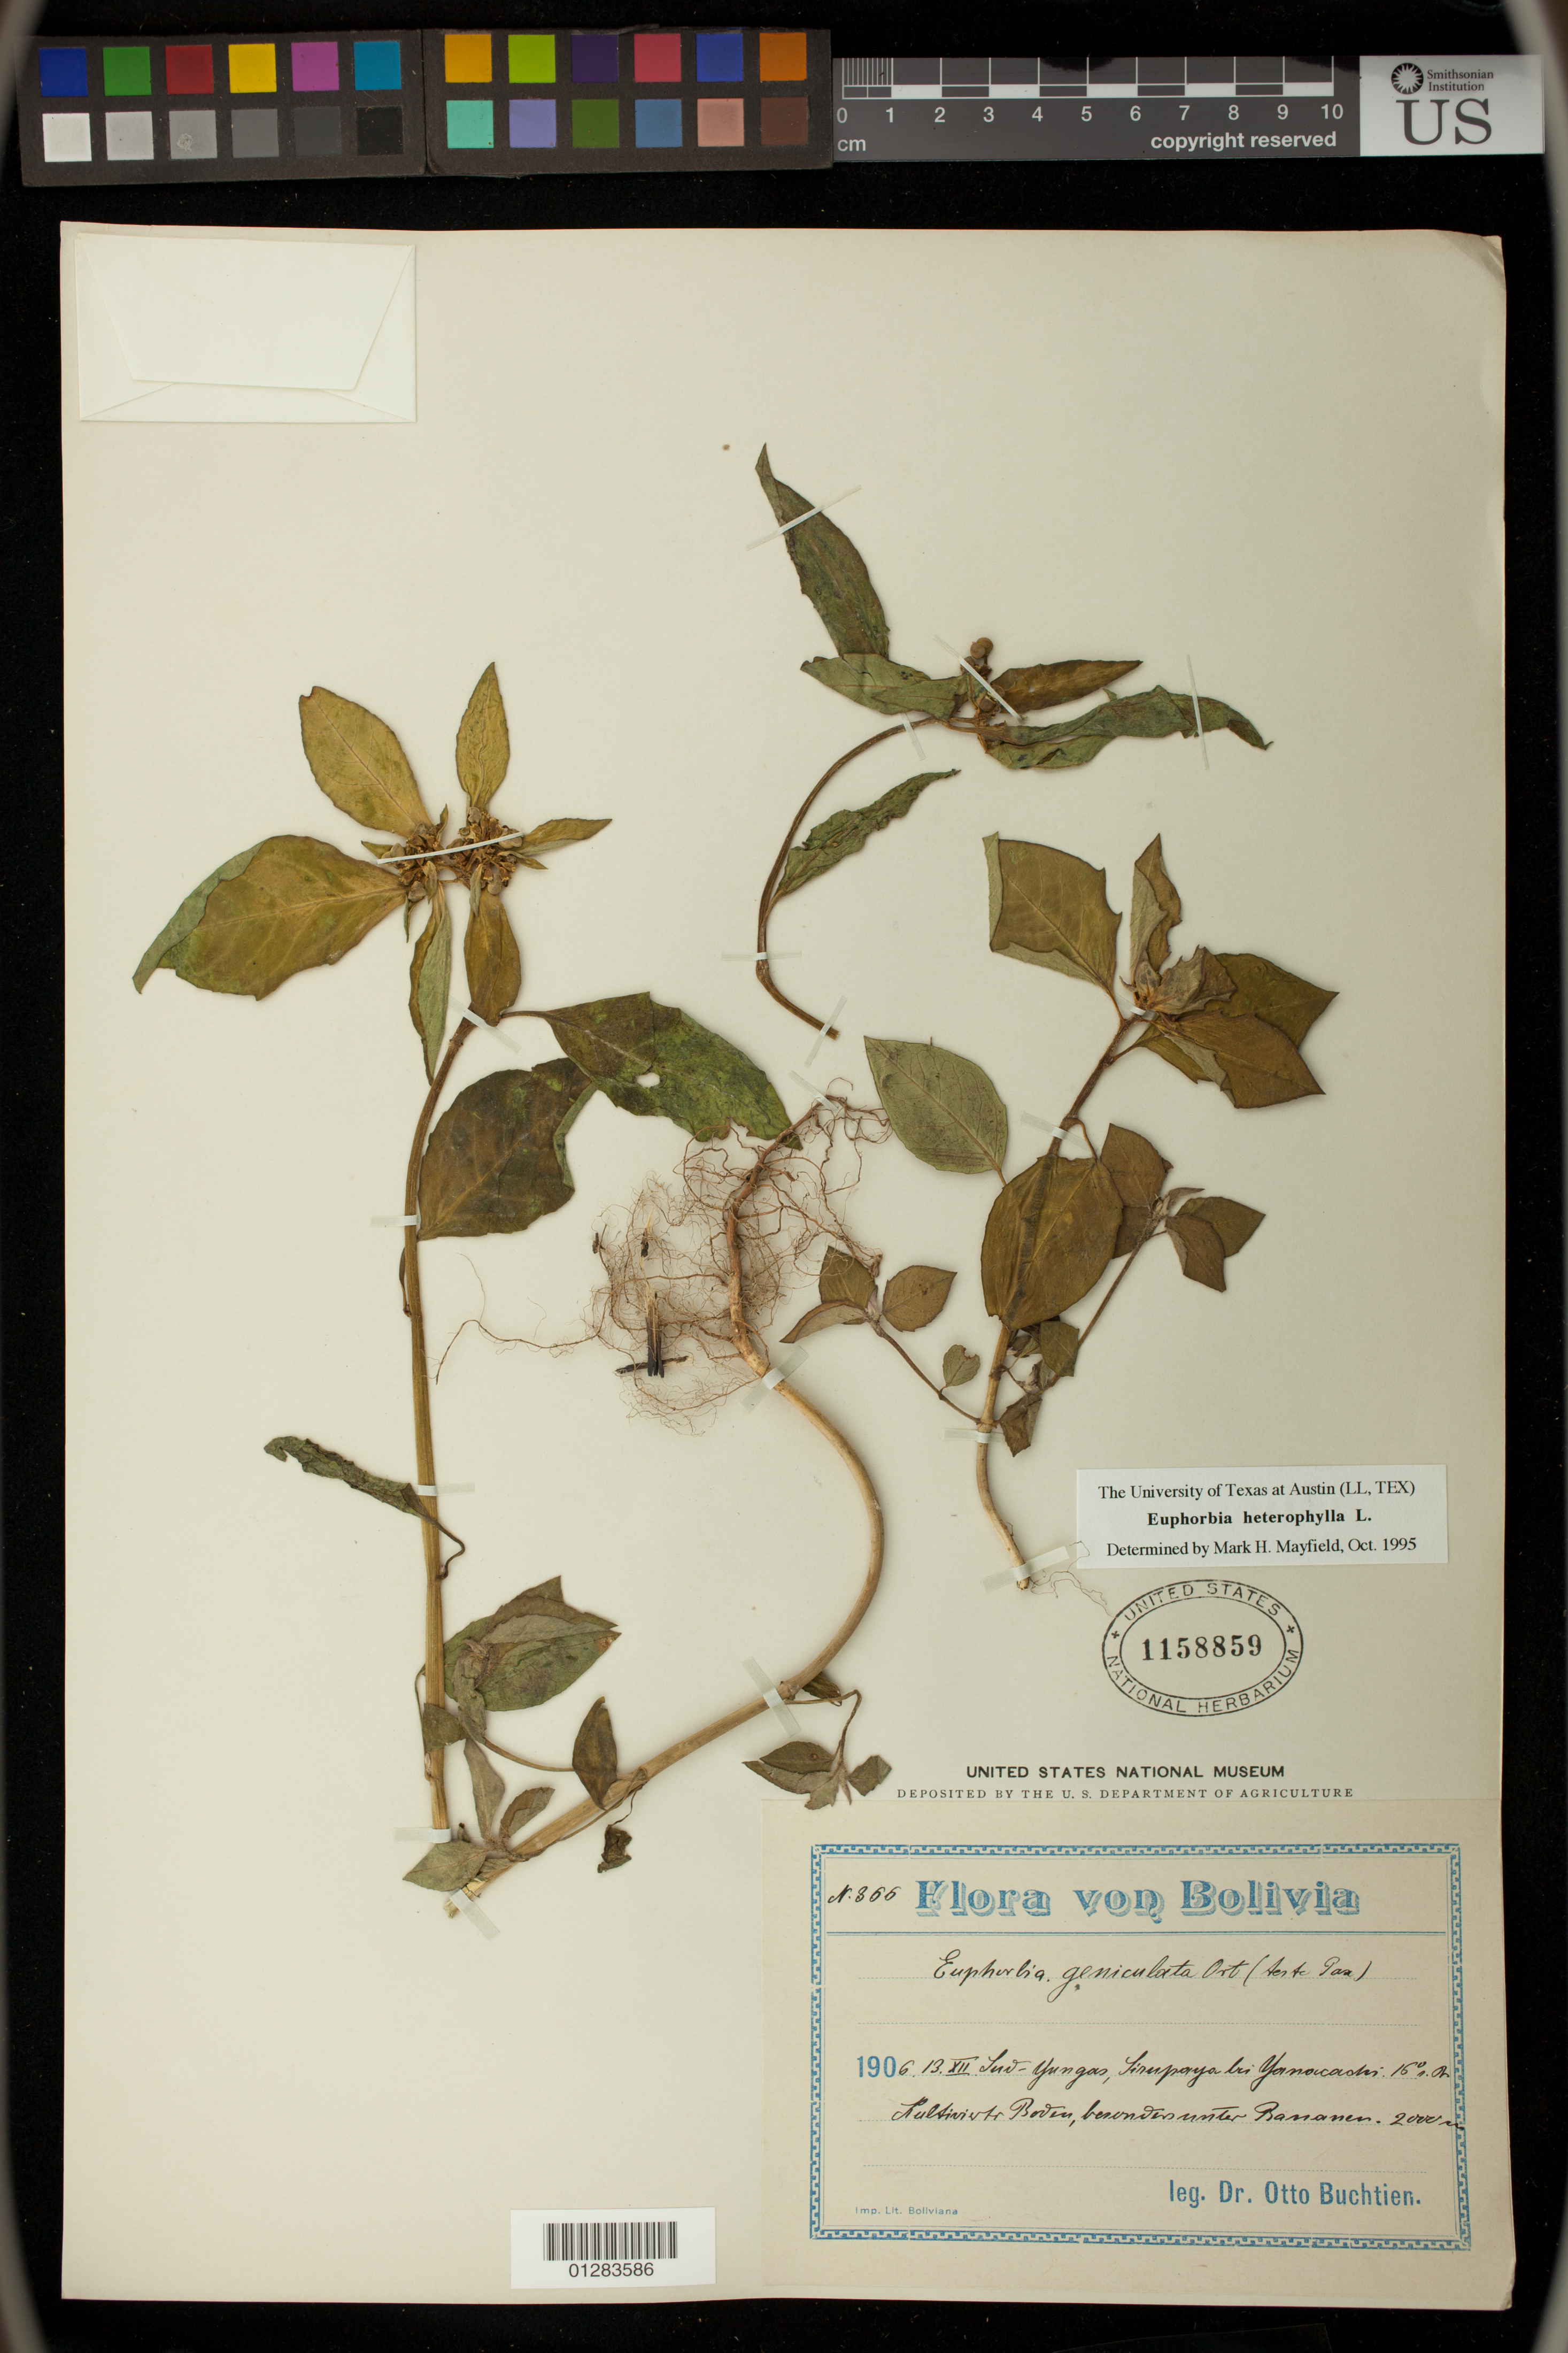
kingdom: Plantae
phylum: Tracheophyta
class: Magnoliopsida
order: Malpighiales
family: Euphorbiaceae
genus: Euphorbia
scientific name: Euphorbia heterophylla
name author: L.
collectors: O. Buchtien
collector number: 366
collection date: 1906-12-13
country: Bolivia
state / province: Oruro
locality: Sud-Yungas, Sirupaya bei Yanocastri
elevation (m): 2000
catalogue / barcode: US 1158859